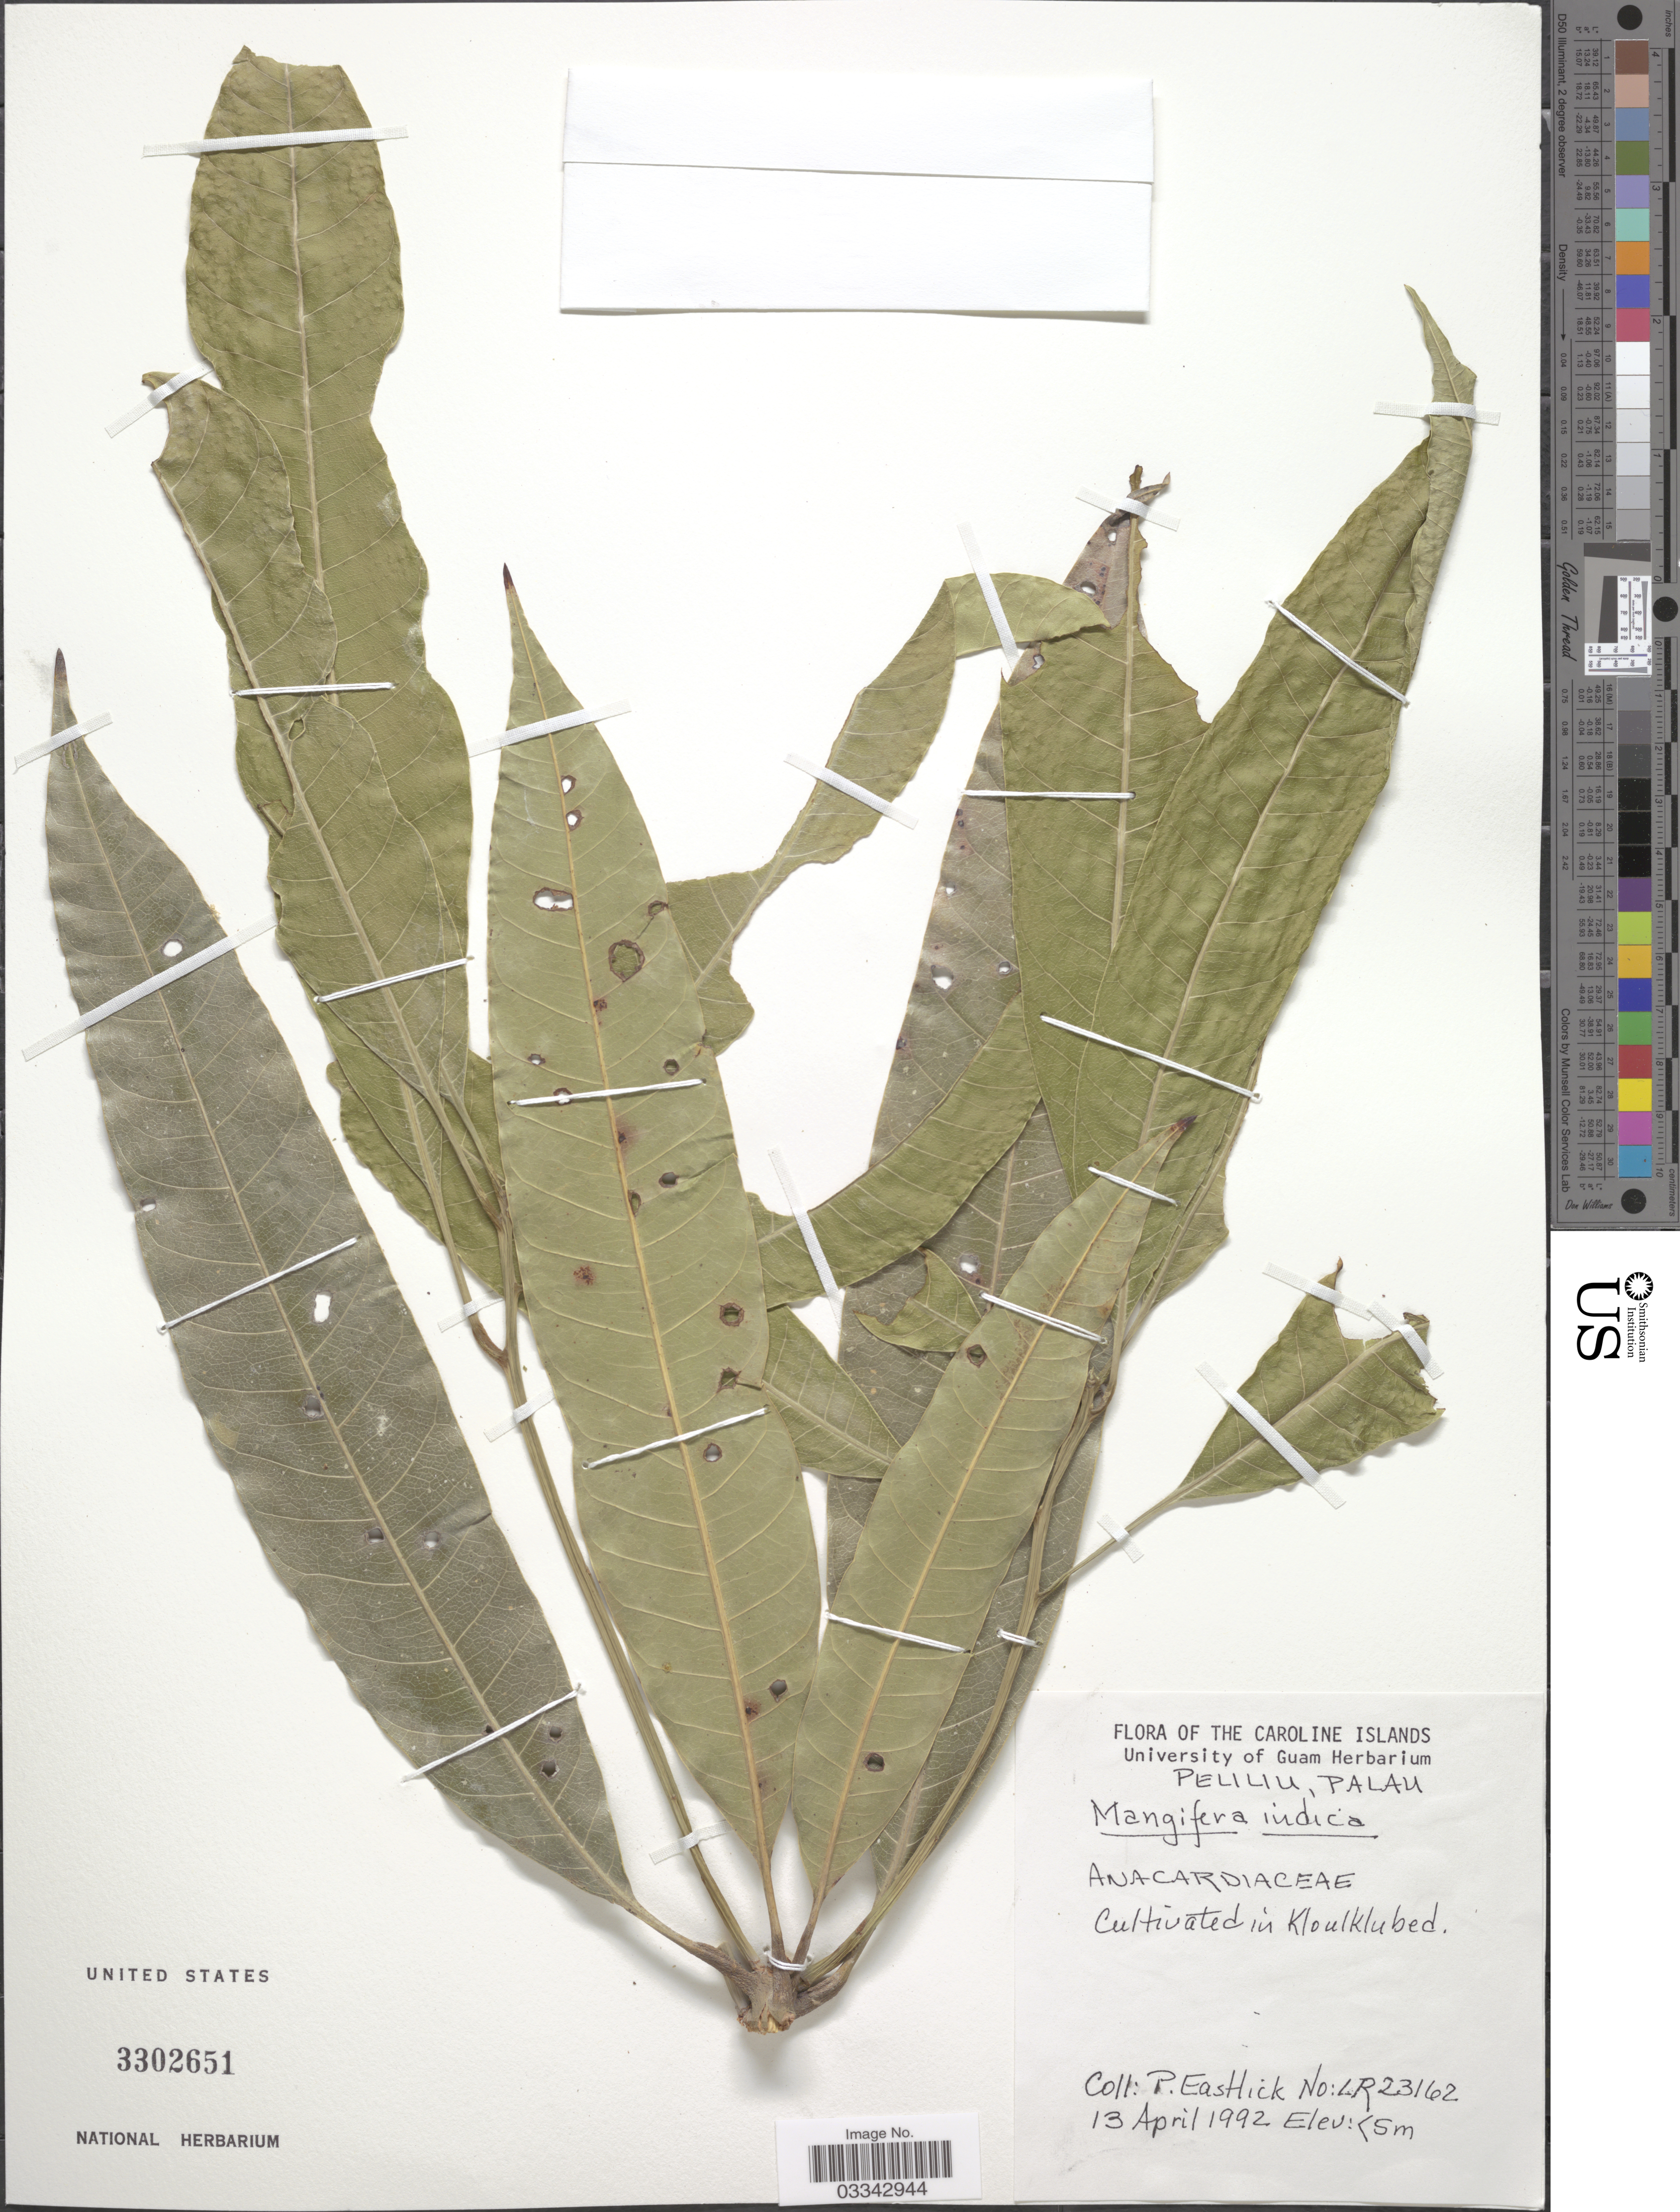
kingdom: Plantae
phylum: Tracheophyta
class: Magnoliopsida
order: Sapindales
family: Anacardiaceae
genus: Mangifera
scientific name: Mangifera indica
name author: L.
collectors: P. Eastlick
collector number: LR23162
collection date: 1992-04-13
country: Palau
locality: The Caroline Islands. Peliliu, Palau. In Kloulkubed.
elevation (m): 5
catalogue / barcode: US 3302651